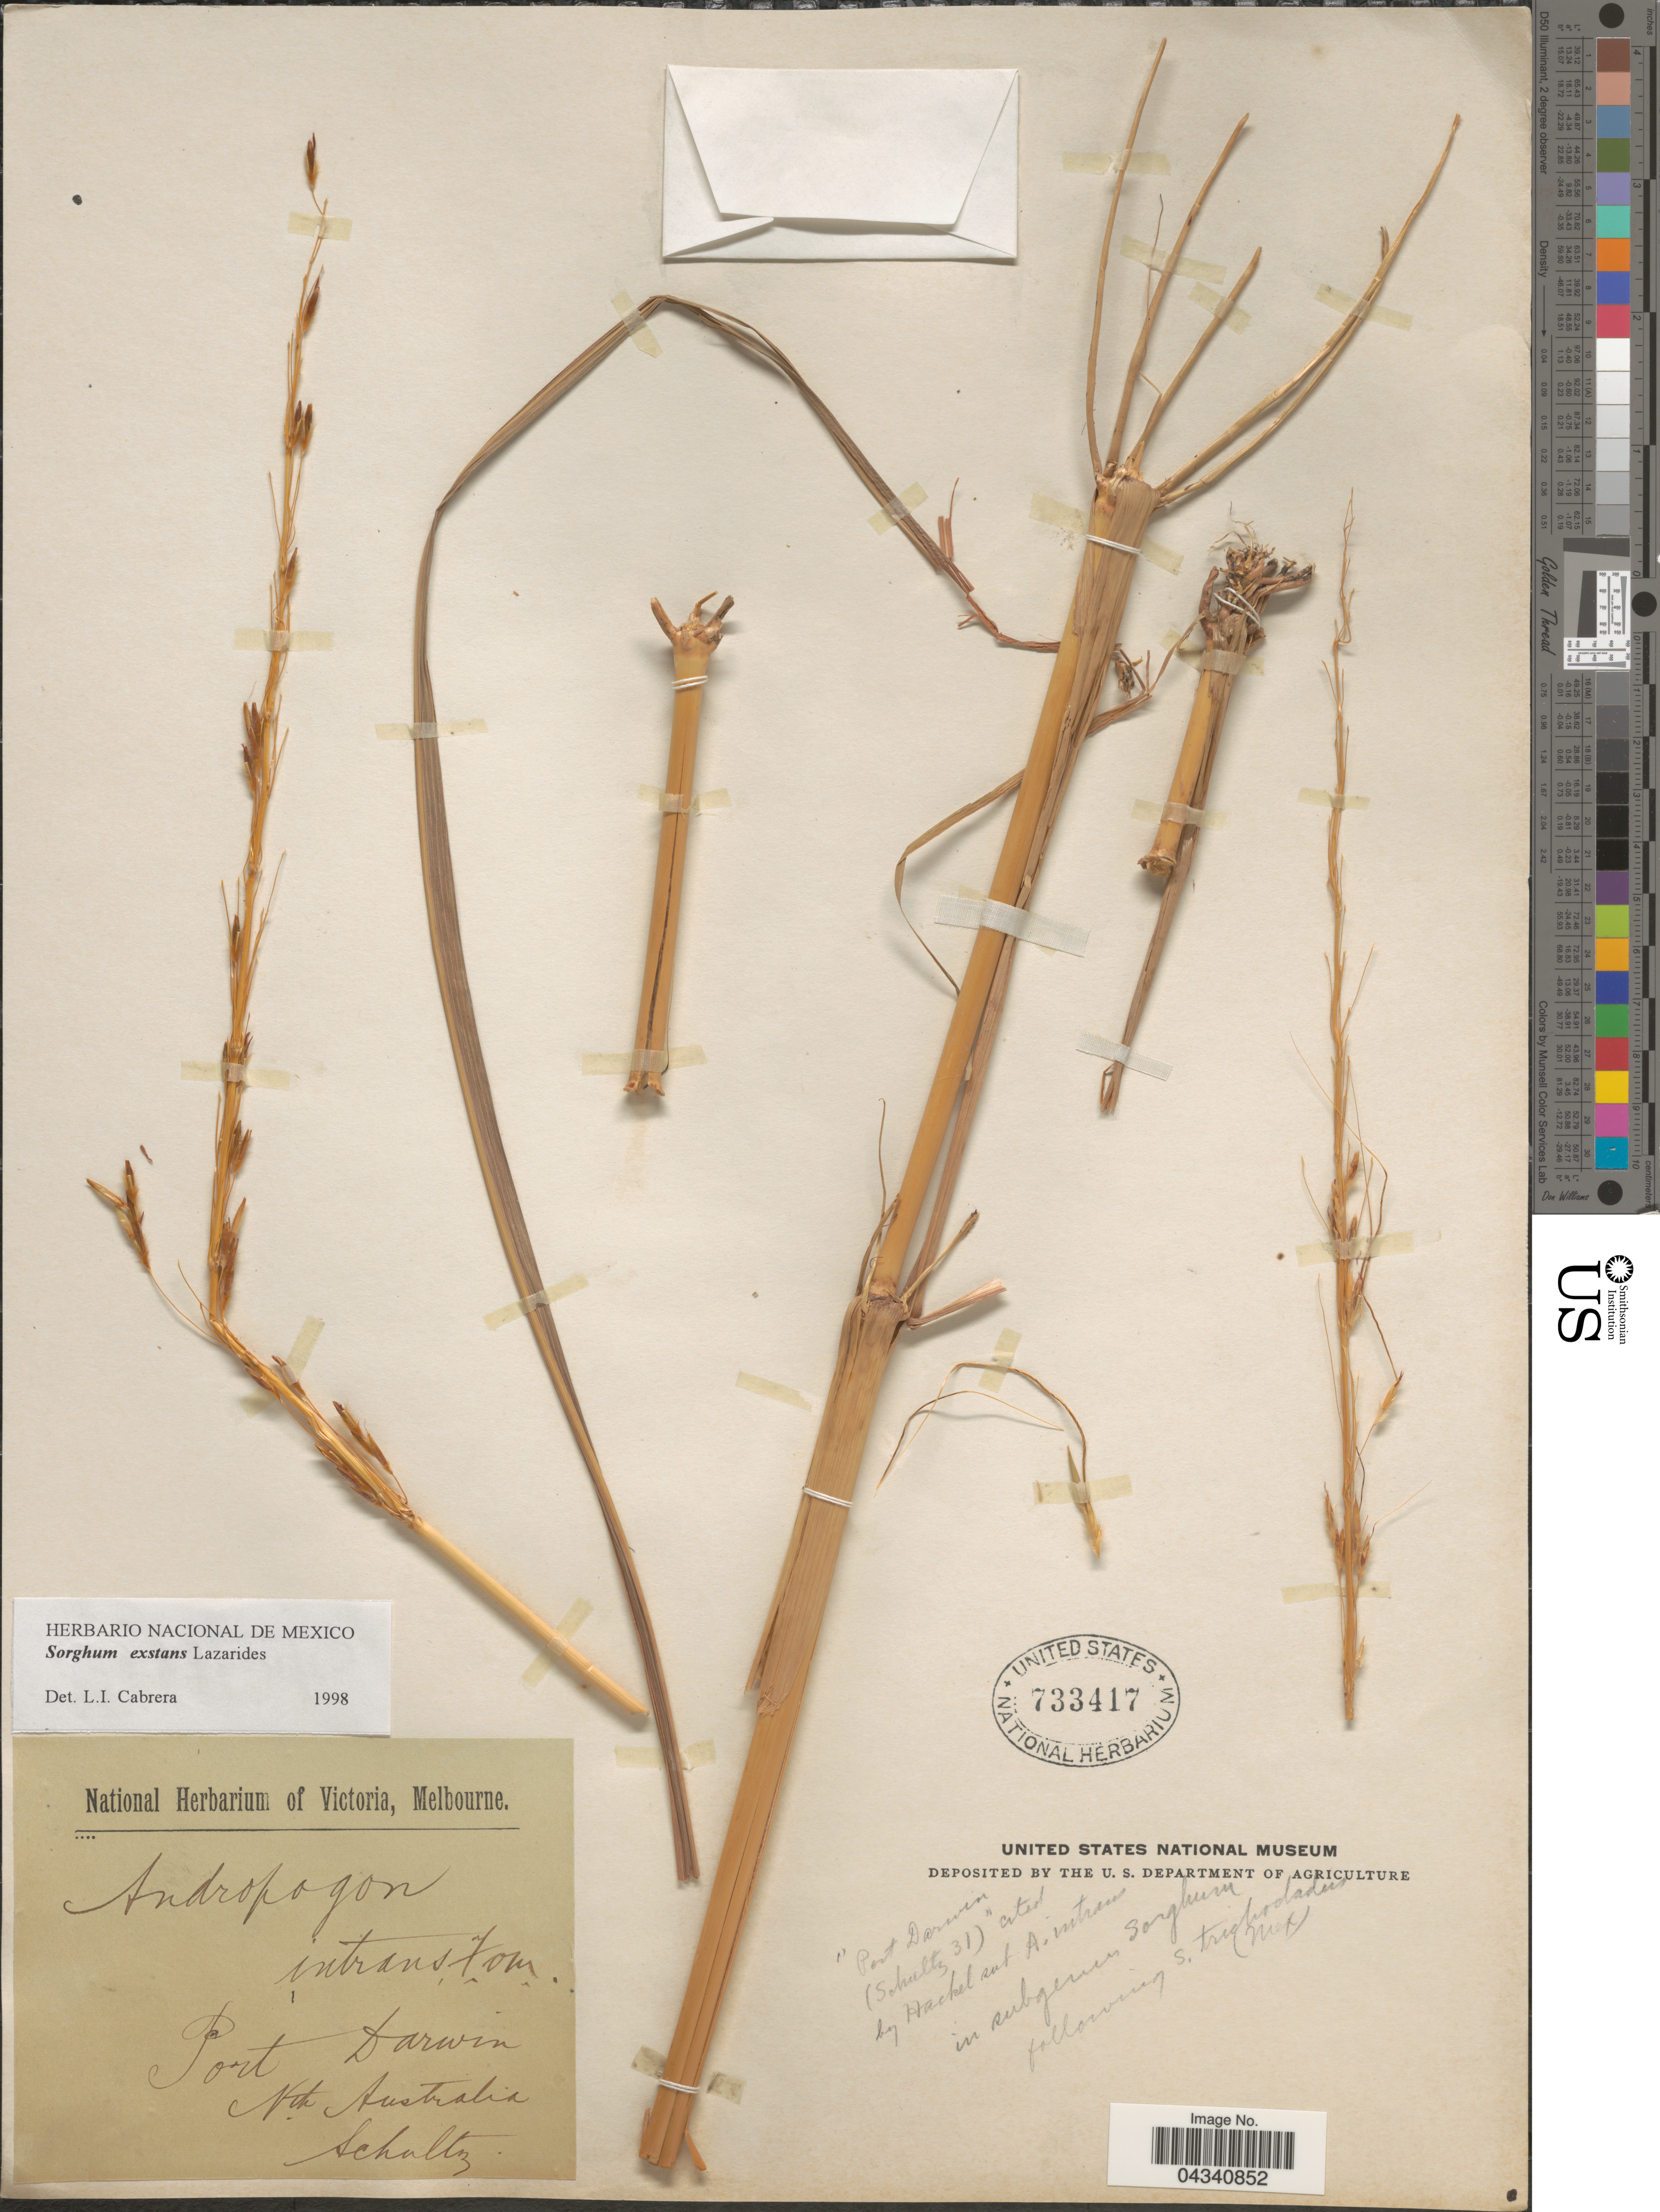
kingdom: Plantae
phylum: Tracheophyta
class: Liliopsida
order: Poales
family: Poaceae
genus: Sorghum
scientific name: Sorghum extans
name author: Lazarides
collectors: -. Schultz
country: Australia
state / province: Northern Territory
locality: Port Darwin. Nth Australia.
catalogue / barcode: US 733417